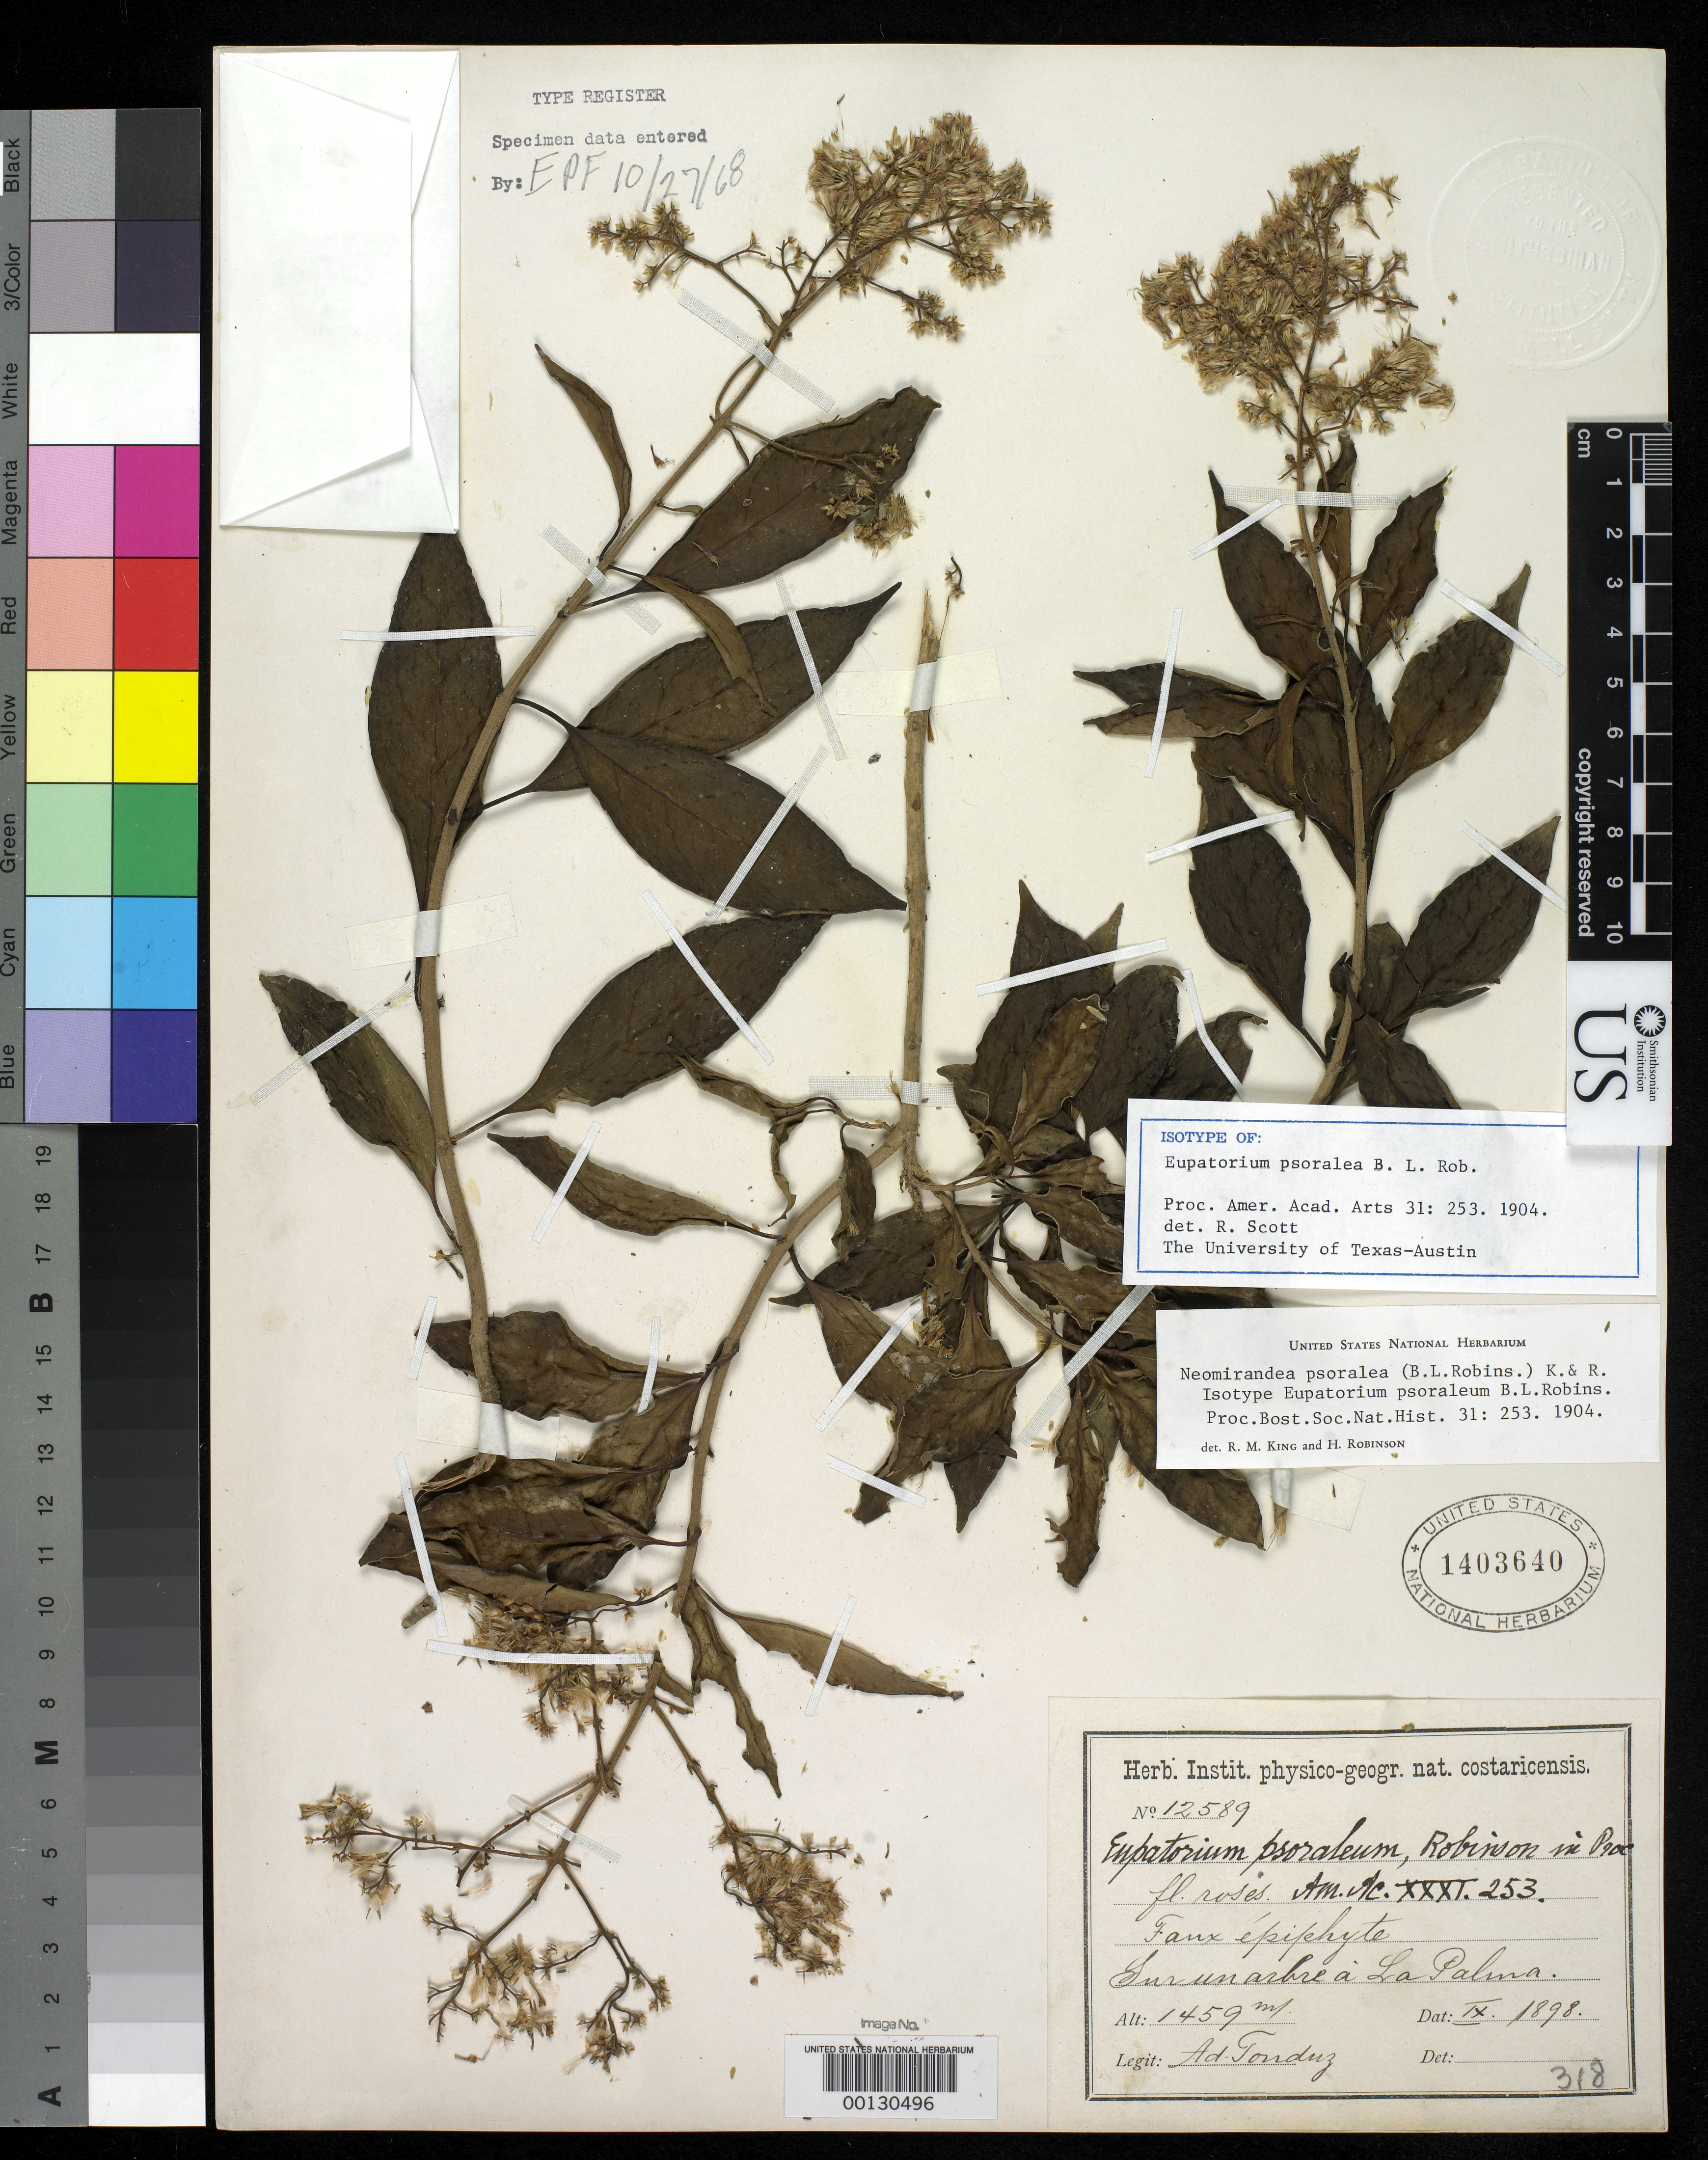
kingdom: Plantae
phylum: Tracheophyta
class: Magnoliopsida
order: Asterales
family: Asteraceae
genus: Eupatorium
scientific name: Eupatorium psoraleum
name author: B.L. Rob.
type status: Type Collection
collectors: A. Tonduz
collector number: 12589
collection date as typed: Sep 1898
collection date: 1898-09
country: Costa Rica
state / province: San José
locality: La Palma.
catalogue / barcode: US 1403640